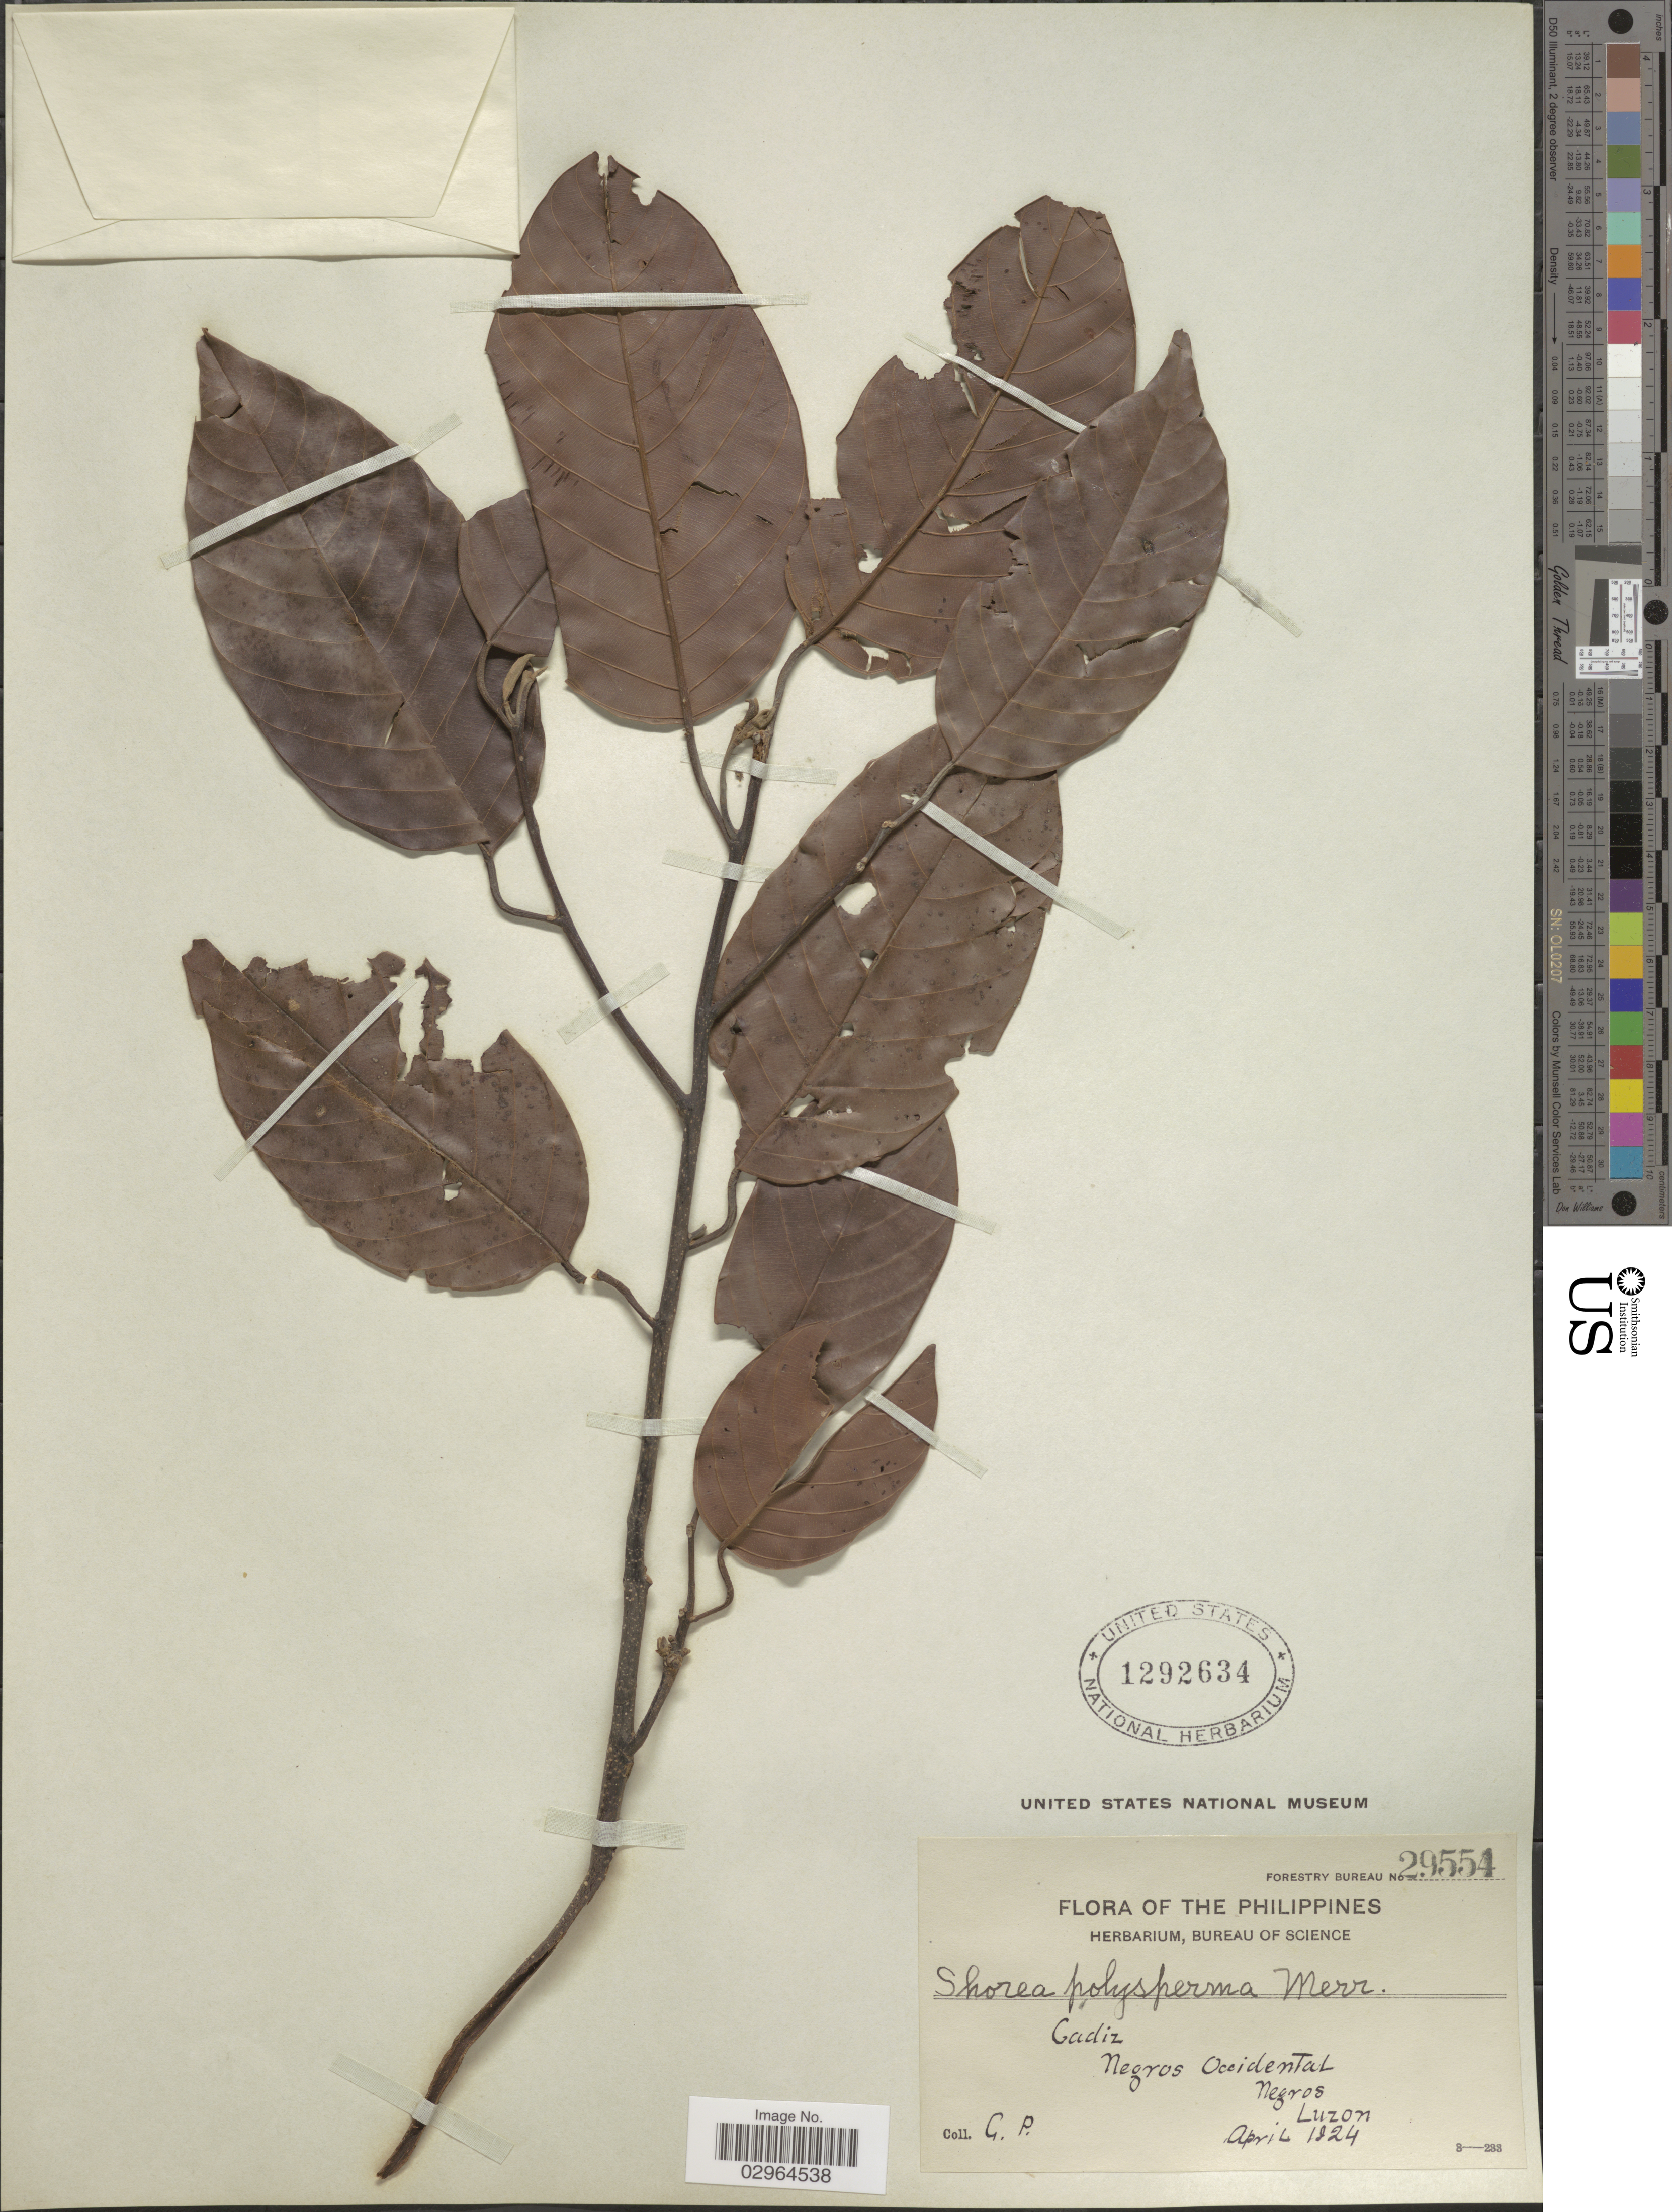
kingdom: Plantae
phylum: Tracheophyta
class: Magnoliopsida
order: Malvales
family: Dipterocarpaceae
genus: Rubroshorea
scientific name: Rubroshorea polysperma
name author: (Blanco) P.S. Ashton & J. Heck.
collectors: G. P.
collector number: Forestry Bureau 29554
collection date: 1824-04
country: Philippines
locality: Cadiz, Negros Occidental, Negros, Luzon.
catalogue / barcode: US 1292634